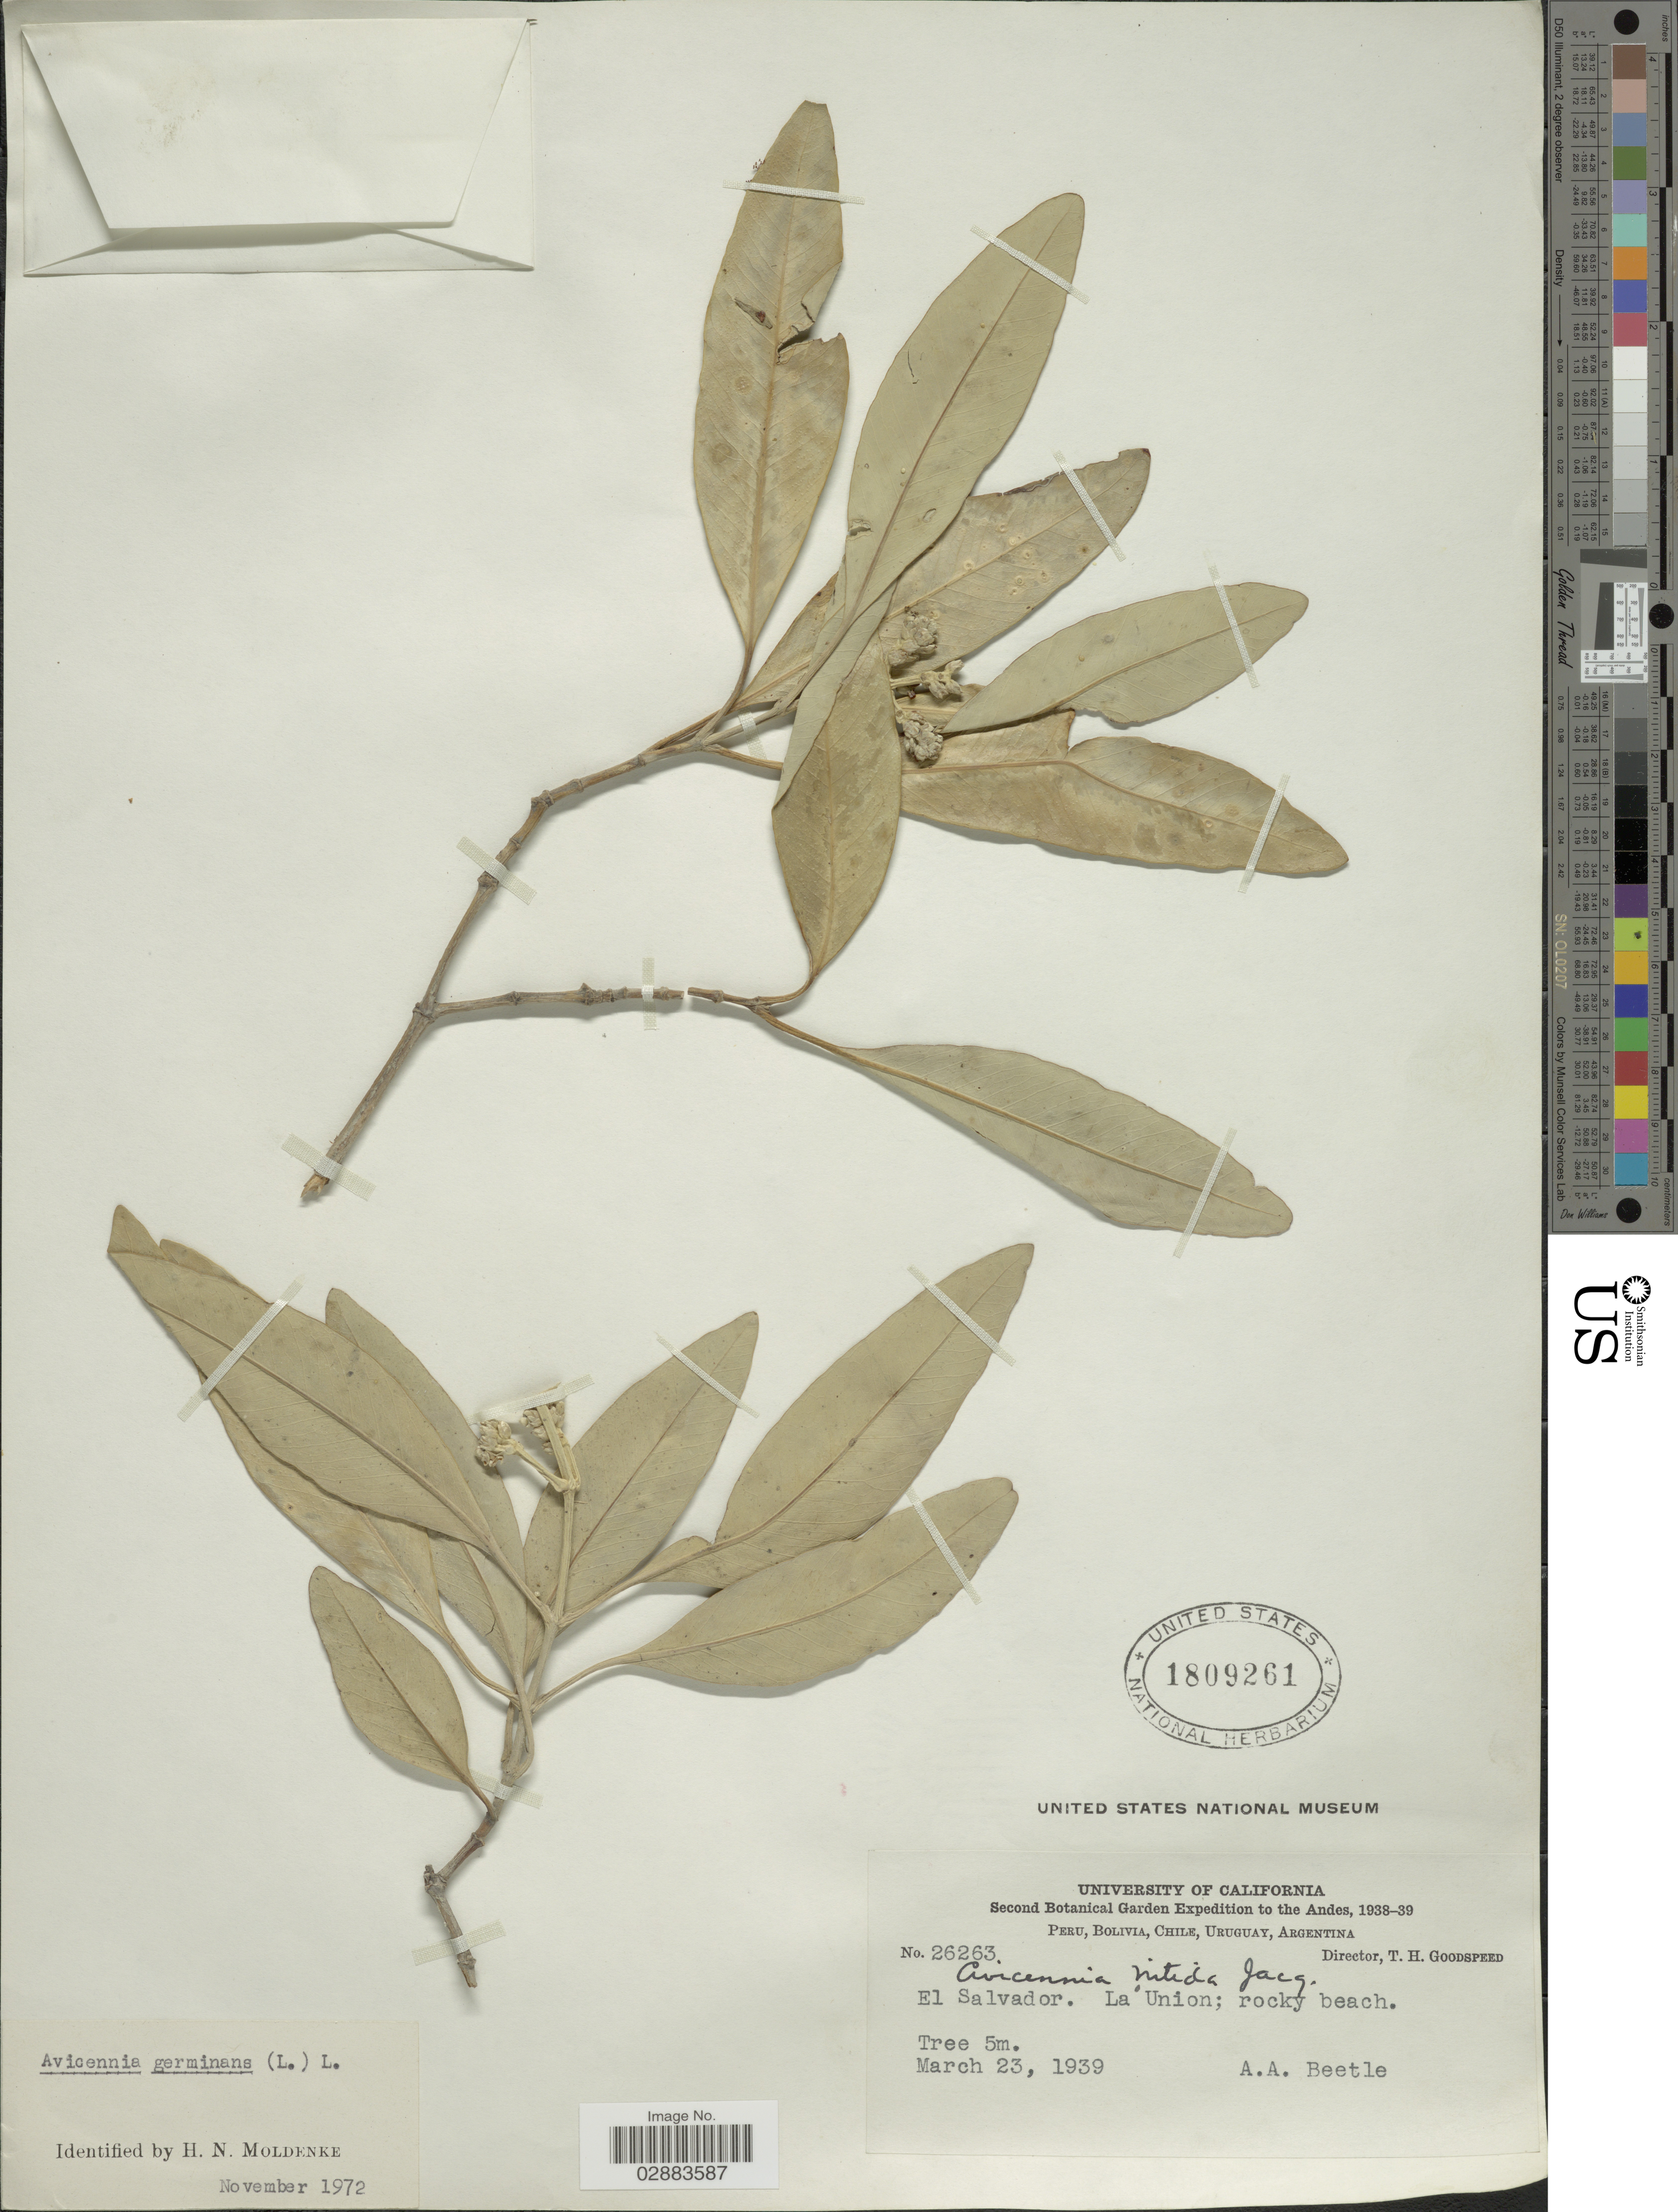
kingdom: Plantae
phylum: Tracheophyta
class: Magnoliopsida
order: Lamiales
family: Acanthaceae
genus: Avicennia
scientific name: Avicennia germinans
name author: (L.) L.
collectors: A. A. Beetle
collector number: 26263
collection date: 1939-03-23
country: El Salvador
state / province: La Union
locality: The Andes.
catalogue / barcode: US 1809261